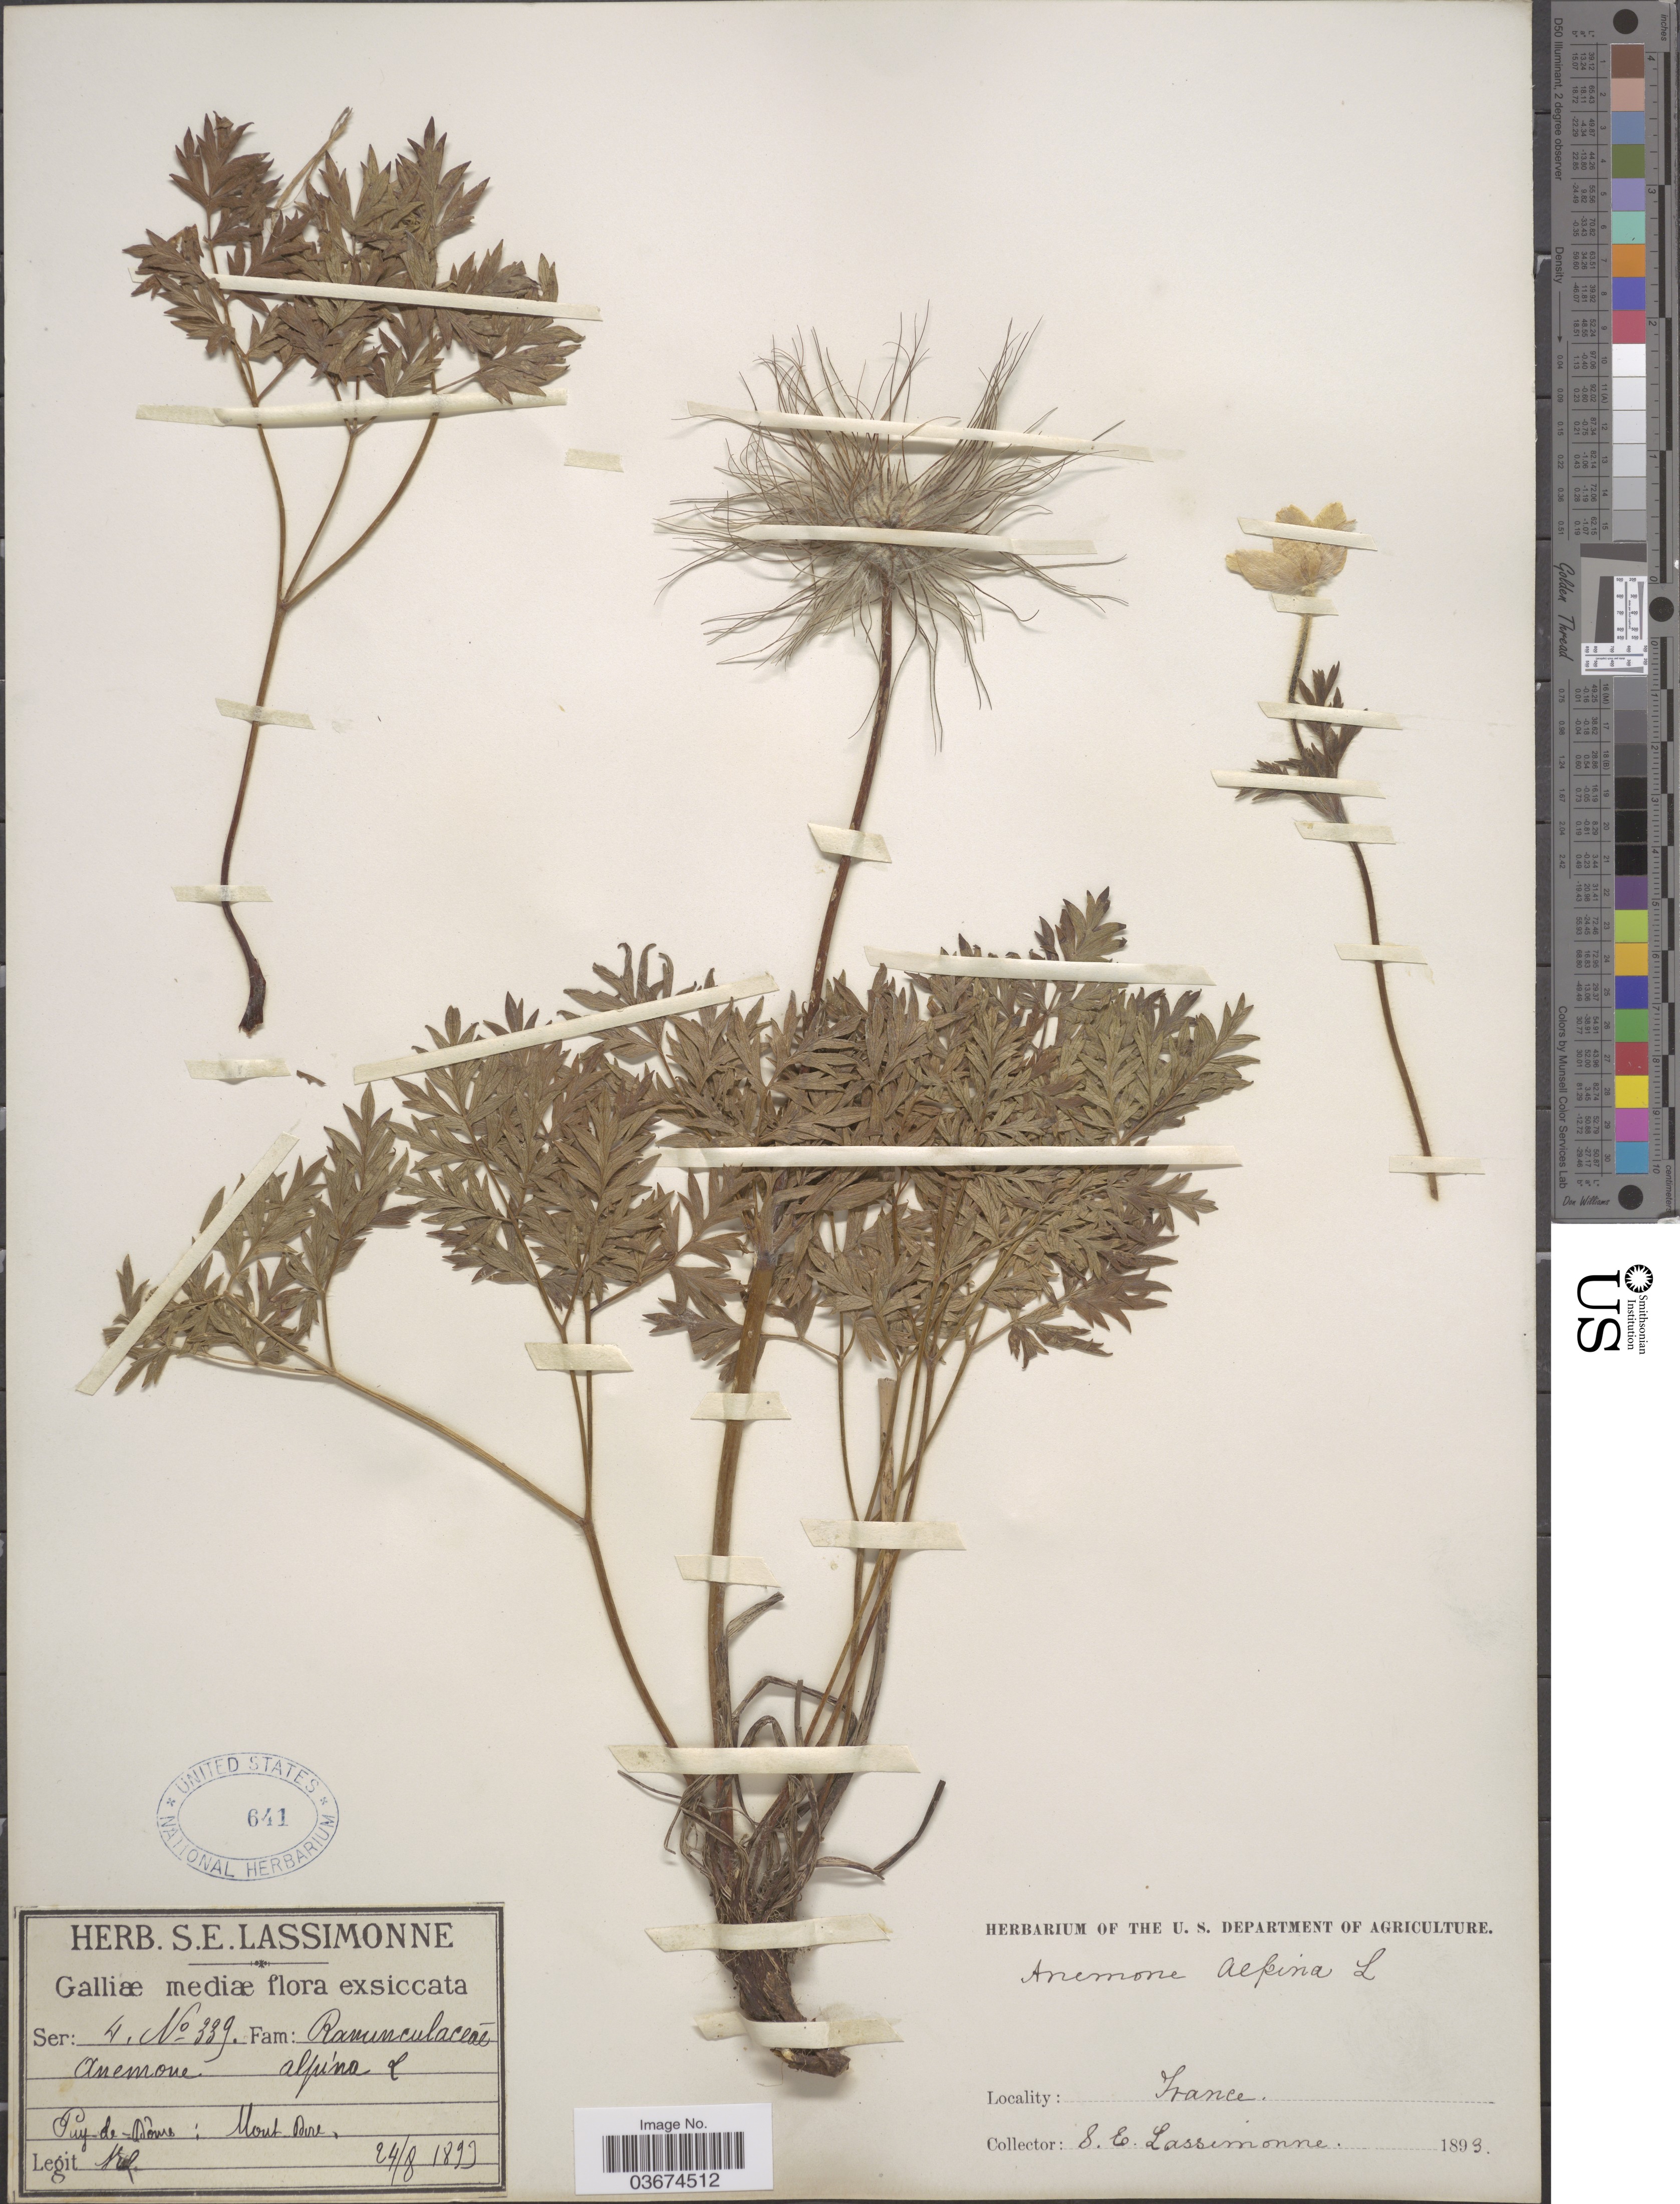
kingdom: Plantae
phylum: Tracheophyta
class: Magnoliopsida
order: Ranunculales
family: Ranunculaceae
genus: Pulsatilla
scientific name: Pulsatilla alpina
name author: Delarbre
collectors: S. Lassimonne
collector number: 339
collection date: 1893-08-24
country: France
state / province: Auvergne-Rhône-Alpes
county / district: Puy-de-Dôme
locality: Galliæ mediæ. Puy-de-Dôme. Mont Dore.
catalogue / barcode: US 641